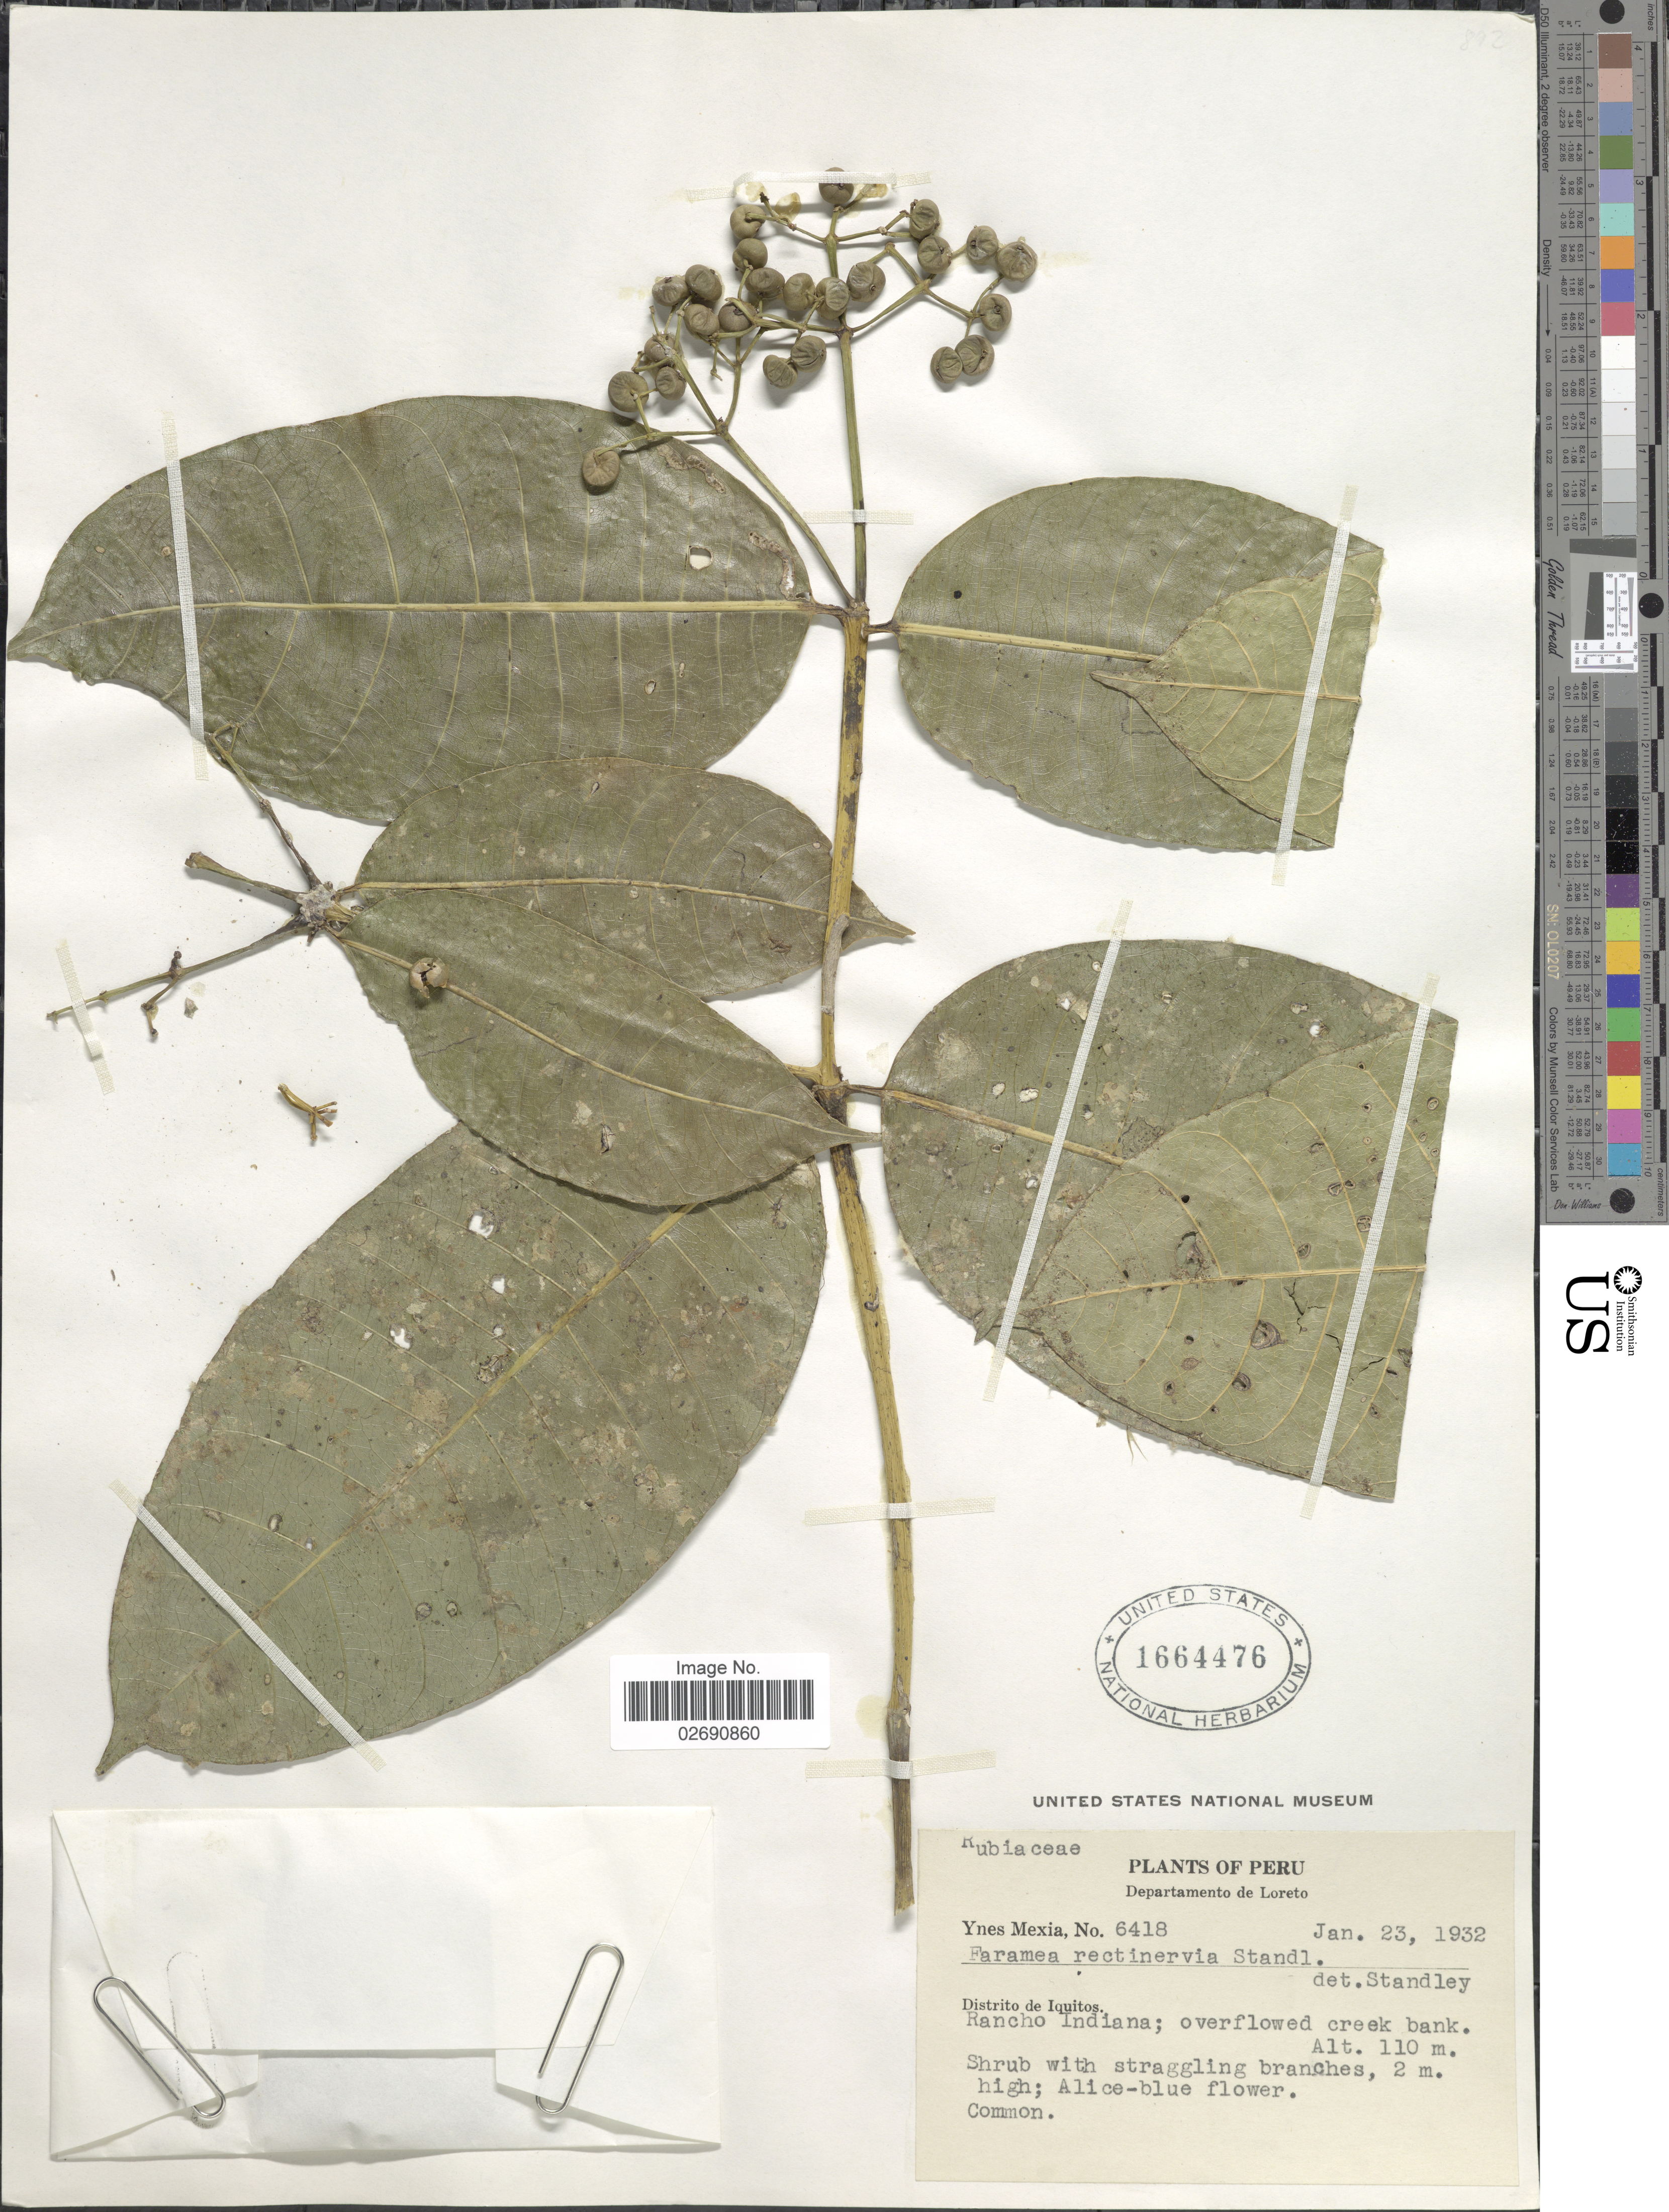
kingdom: Plantae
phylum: Tracheophyta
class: Magnoliopsida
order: Gentianales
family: Rubiaceae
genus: Faramea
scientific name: Faramea rectinervia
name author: Standl.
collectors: Y. Mexia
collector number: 6418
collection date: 1932-01-23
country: Peru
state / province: Loreto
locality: Distrito de Iquitos. Rancho Indiana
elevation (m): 110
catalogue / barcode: US 1664476